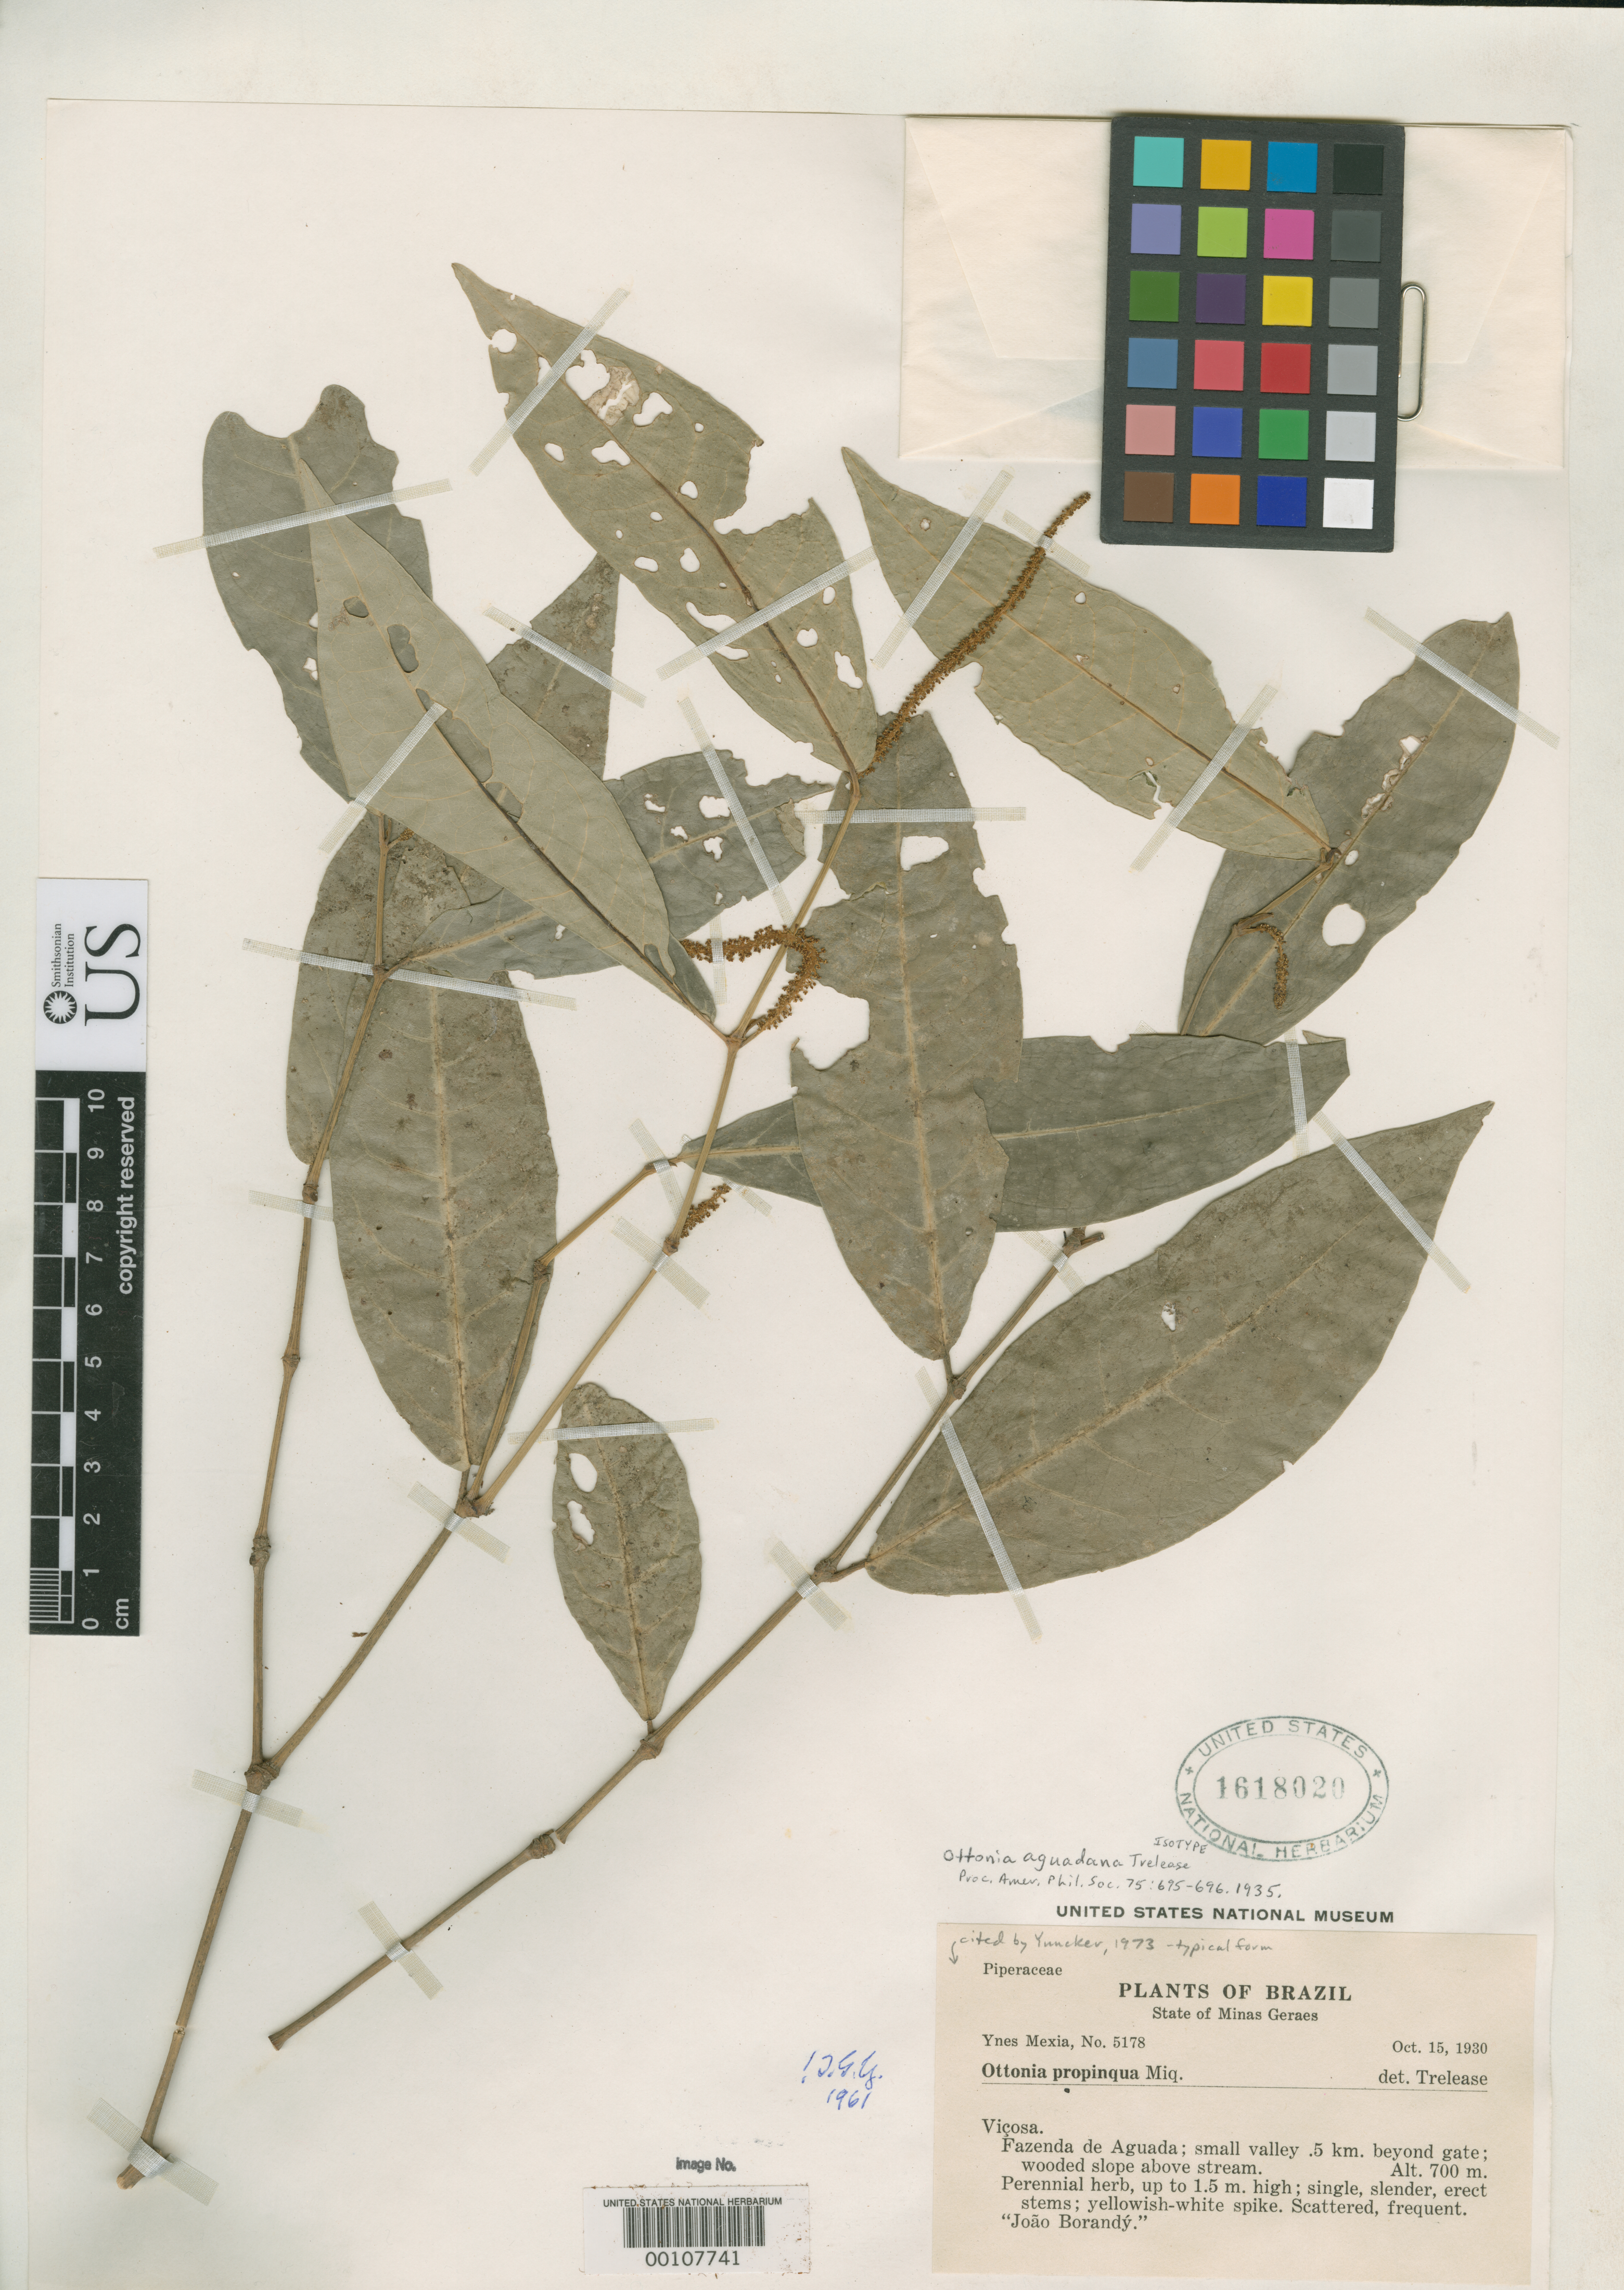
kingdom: Plantae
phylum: Tracheophyta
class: Magnoliopsida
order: Piperales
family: Piperaceae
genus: Ottonia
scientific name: Ottonia aquadana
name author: Trel.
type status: Isolectotype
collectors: Y. Mexia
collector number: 5178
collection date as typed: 15 Oct 1930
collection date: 1930-10-15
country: Brazil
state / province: Minas Gerais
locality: Fazenda de Aquada, Vicosa.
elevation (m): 700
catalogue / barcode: US 1618020